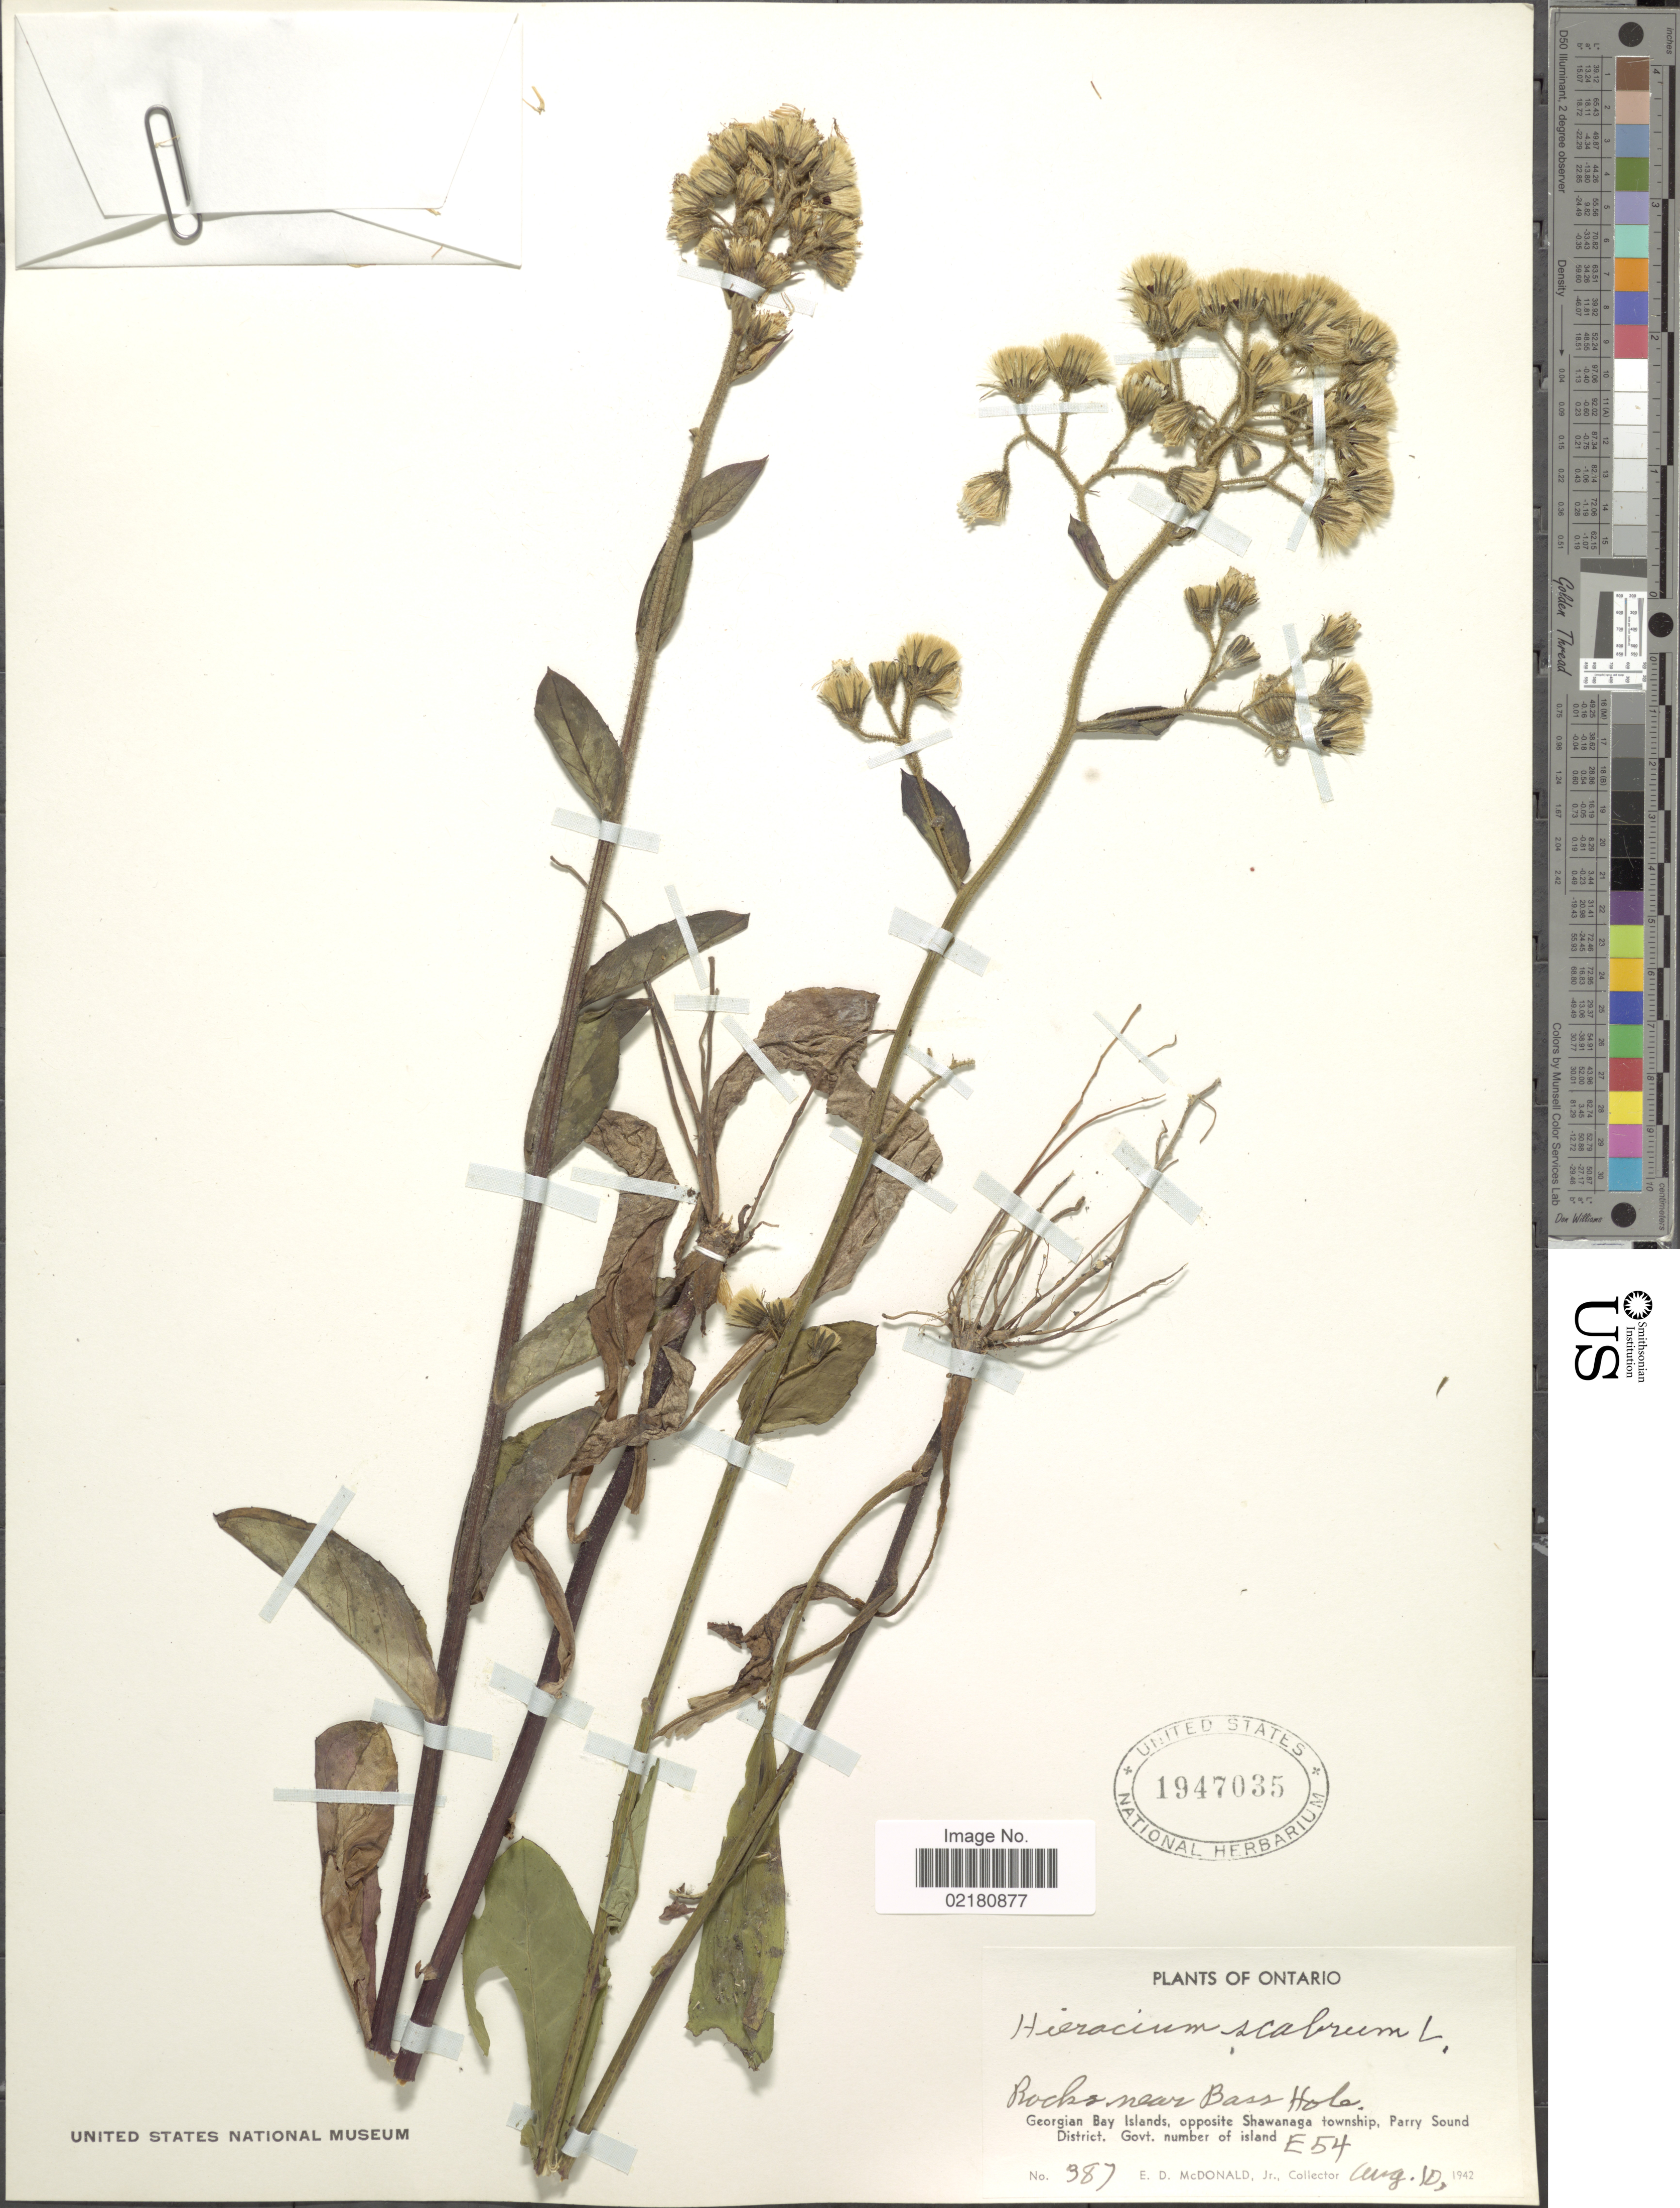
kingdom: Plantae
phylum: Tracheophyta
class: Magnoliopsida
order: Asterales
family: Asteraceae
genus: Pilosella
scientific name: Pilosella verruculata subsp. verruculata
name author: (Link) Soják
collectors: E. D. McDonald Jr.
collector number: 387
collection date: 1942-08-10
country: Canada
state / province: Ontario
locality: Georgian Bay islands, opposite Shawanaga township, Parry Sound DIstrict. Govt. number of island E54. Rocks near Bass Hole.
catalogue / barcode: US 1947035